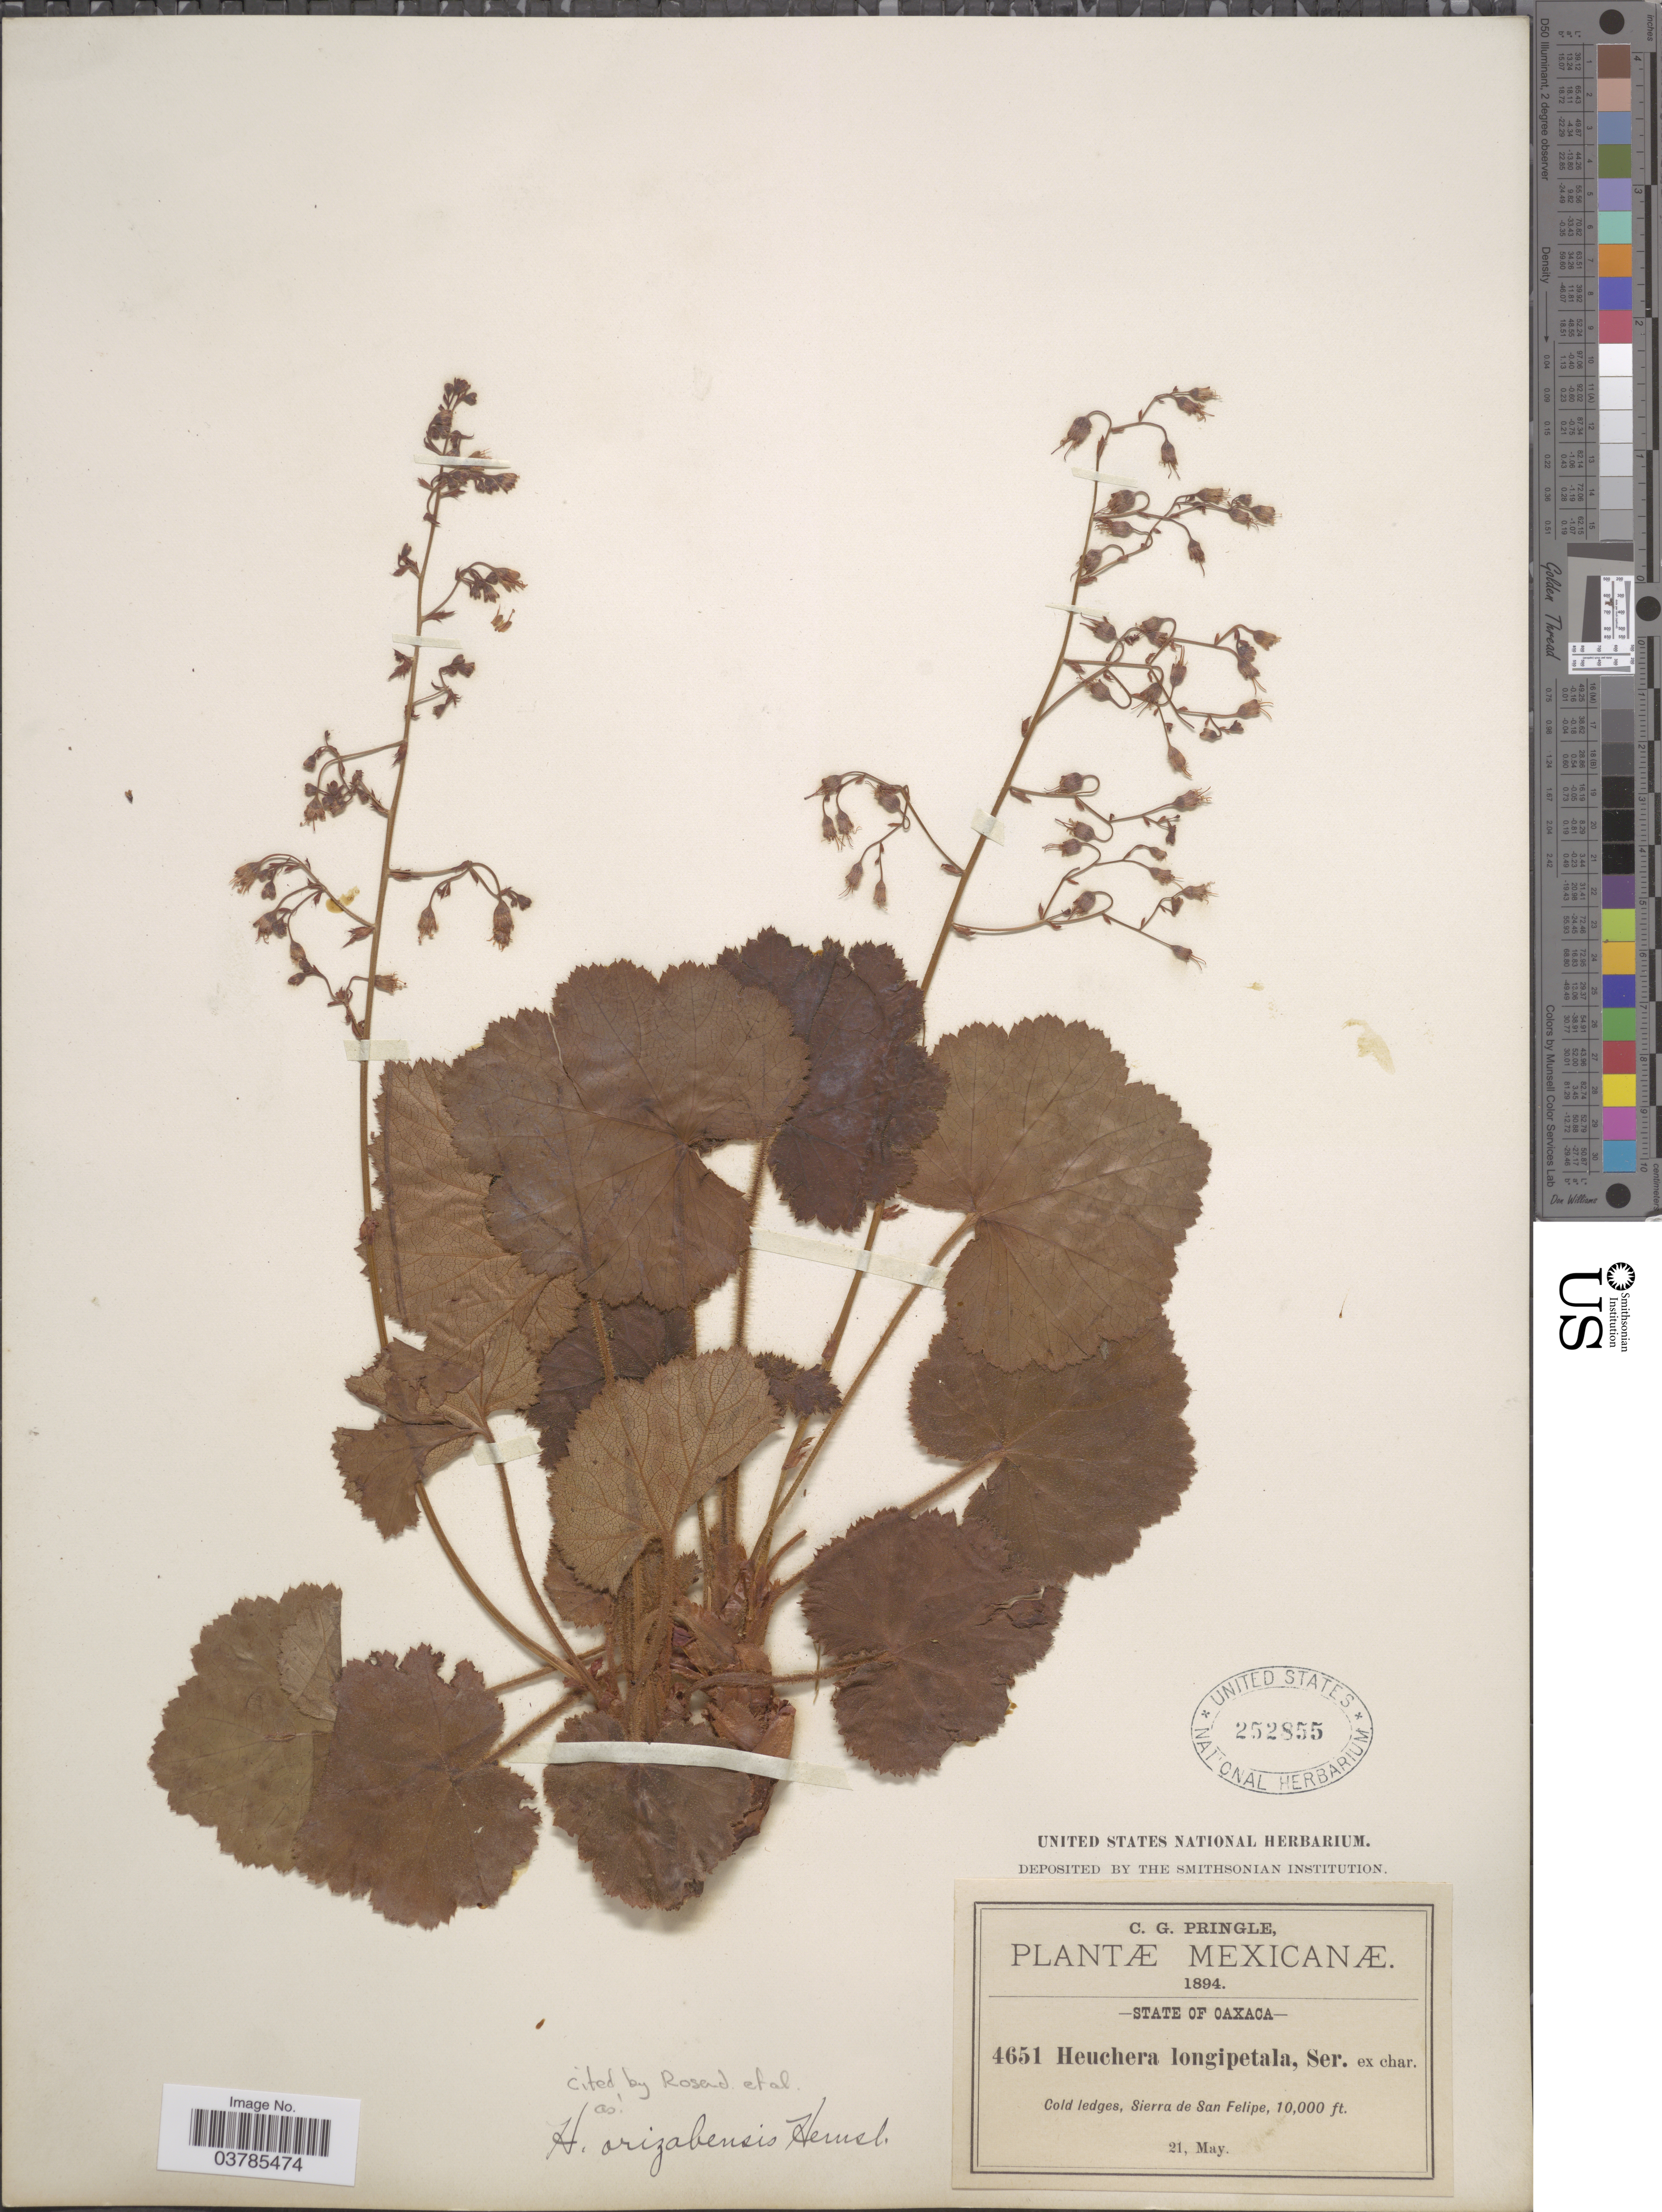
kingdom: Plantae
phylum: Tracheophyta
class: Magnoliopsida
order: Saxifragales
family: Saxifragaceae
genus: Heuchera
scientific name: Heuchera orizabensis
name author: Hemsl.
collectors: C. G. Pringle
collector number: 4651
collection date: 1894-05-21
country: Mexico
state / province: Oaxaca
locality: Sierra de San Felipe.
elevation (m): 3048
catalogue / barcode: US 252855